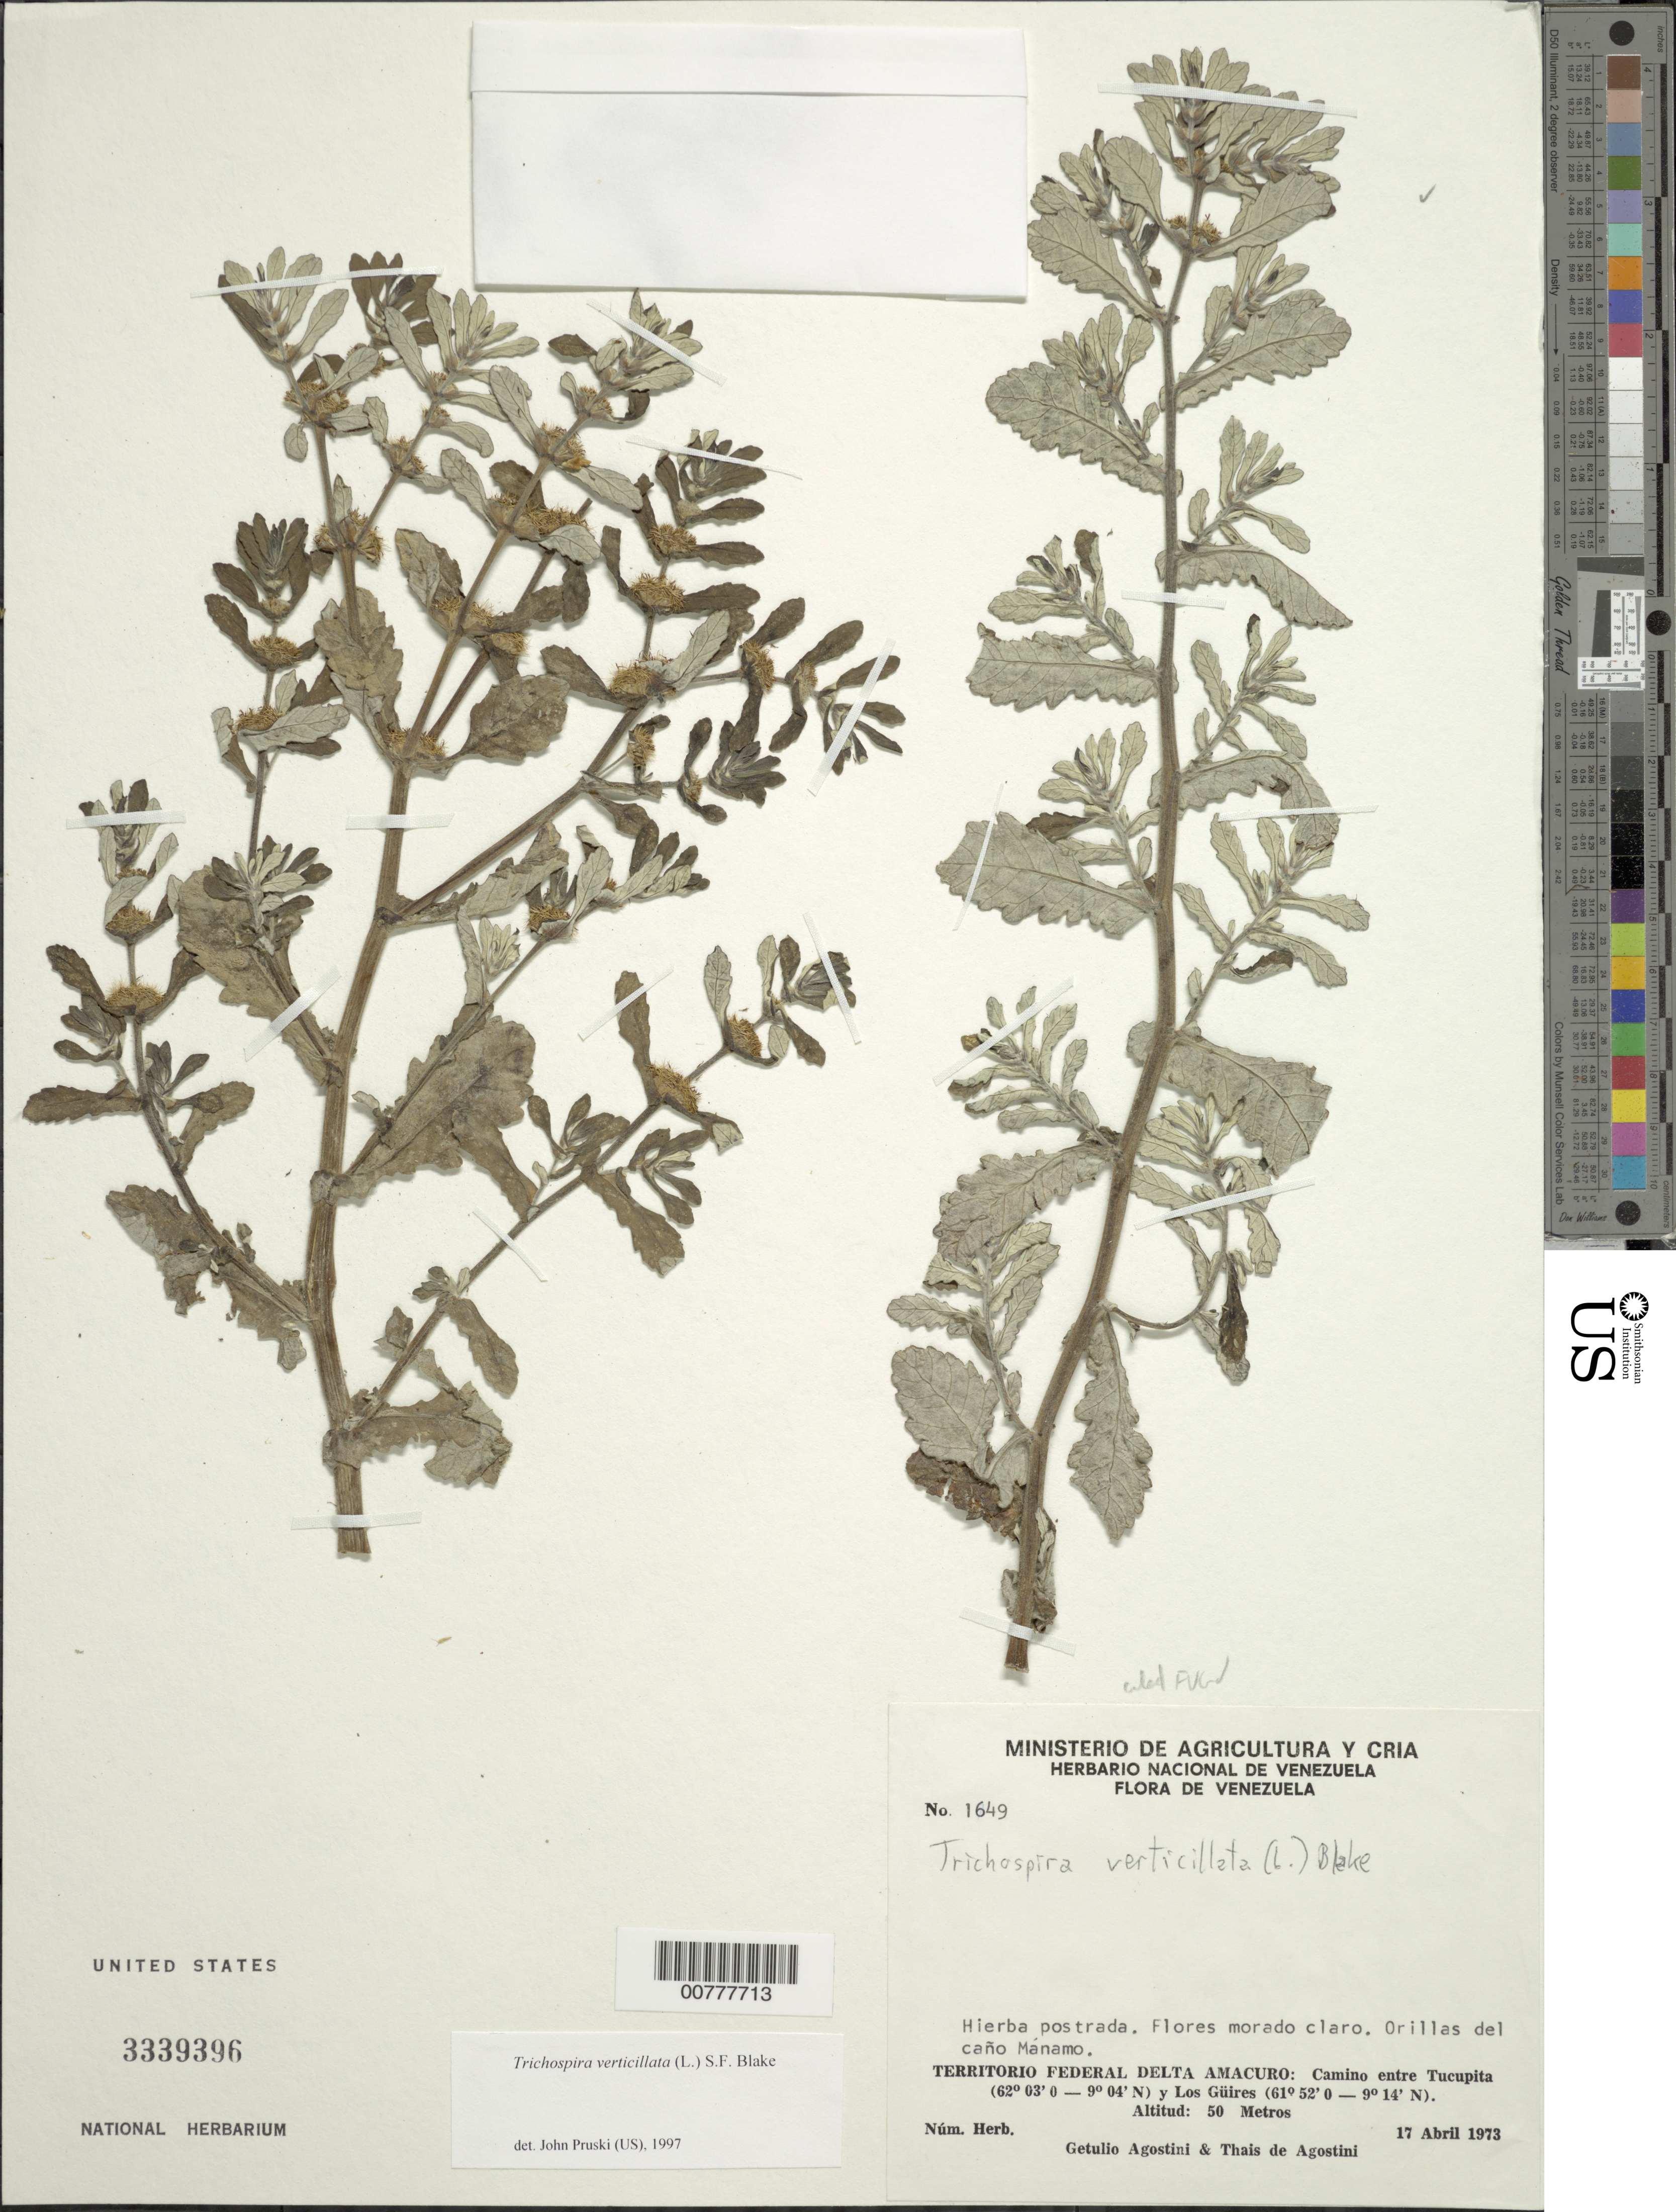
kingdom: Plantae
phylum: Tracheophyta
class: Magnoliopsida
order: Asterales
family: Asteraceae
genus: Trichospira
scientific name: Trichospira verticillata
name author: (L.) S.F. Blake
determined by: Pruski, J. F.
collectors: G. Agostini & T. Agostini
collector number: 1649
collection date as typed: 17-Apr-73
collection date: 1973-04-17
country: Venezuela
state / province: Delta Amacuro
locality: Caño Manamo; camino entre Tucupita y Los Guires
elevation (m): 50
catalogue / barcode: US 3339396